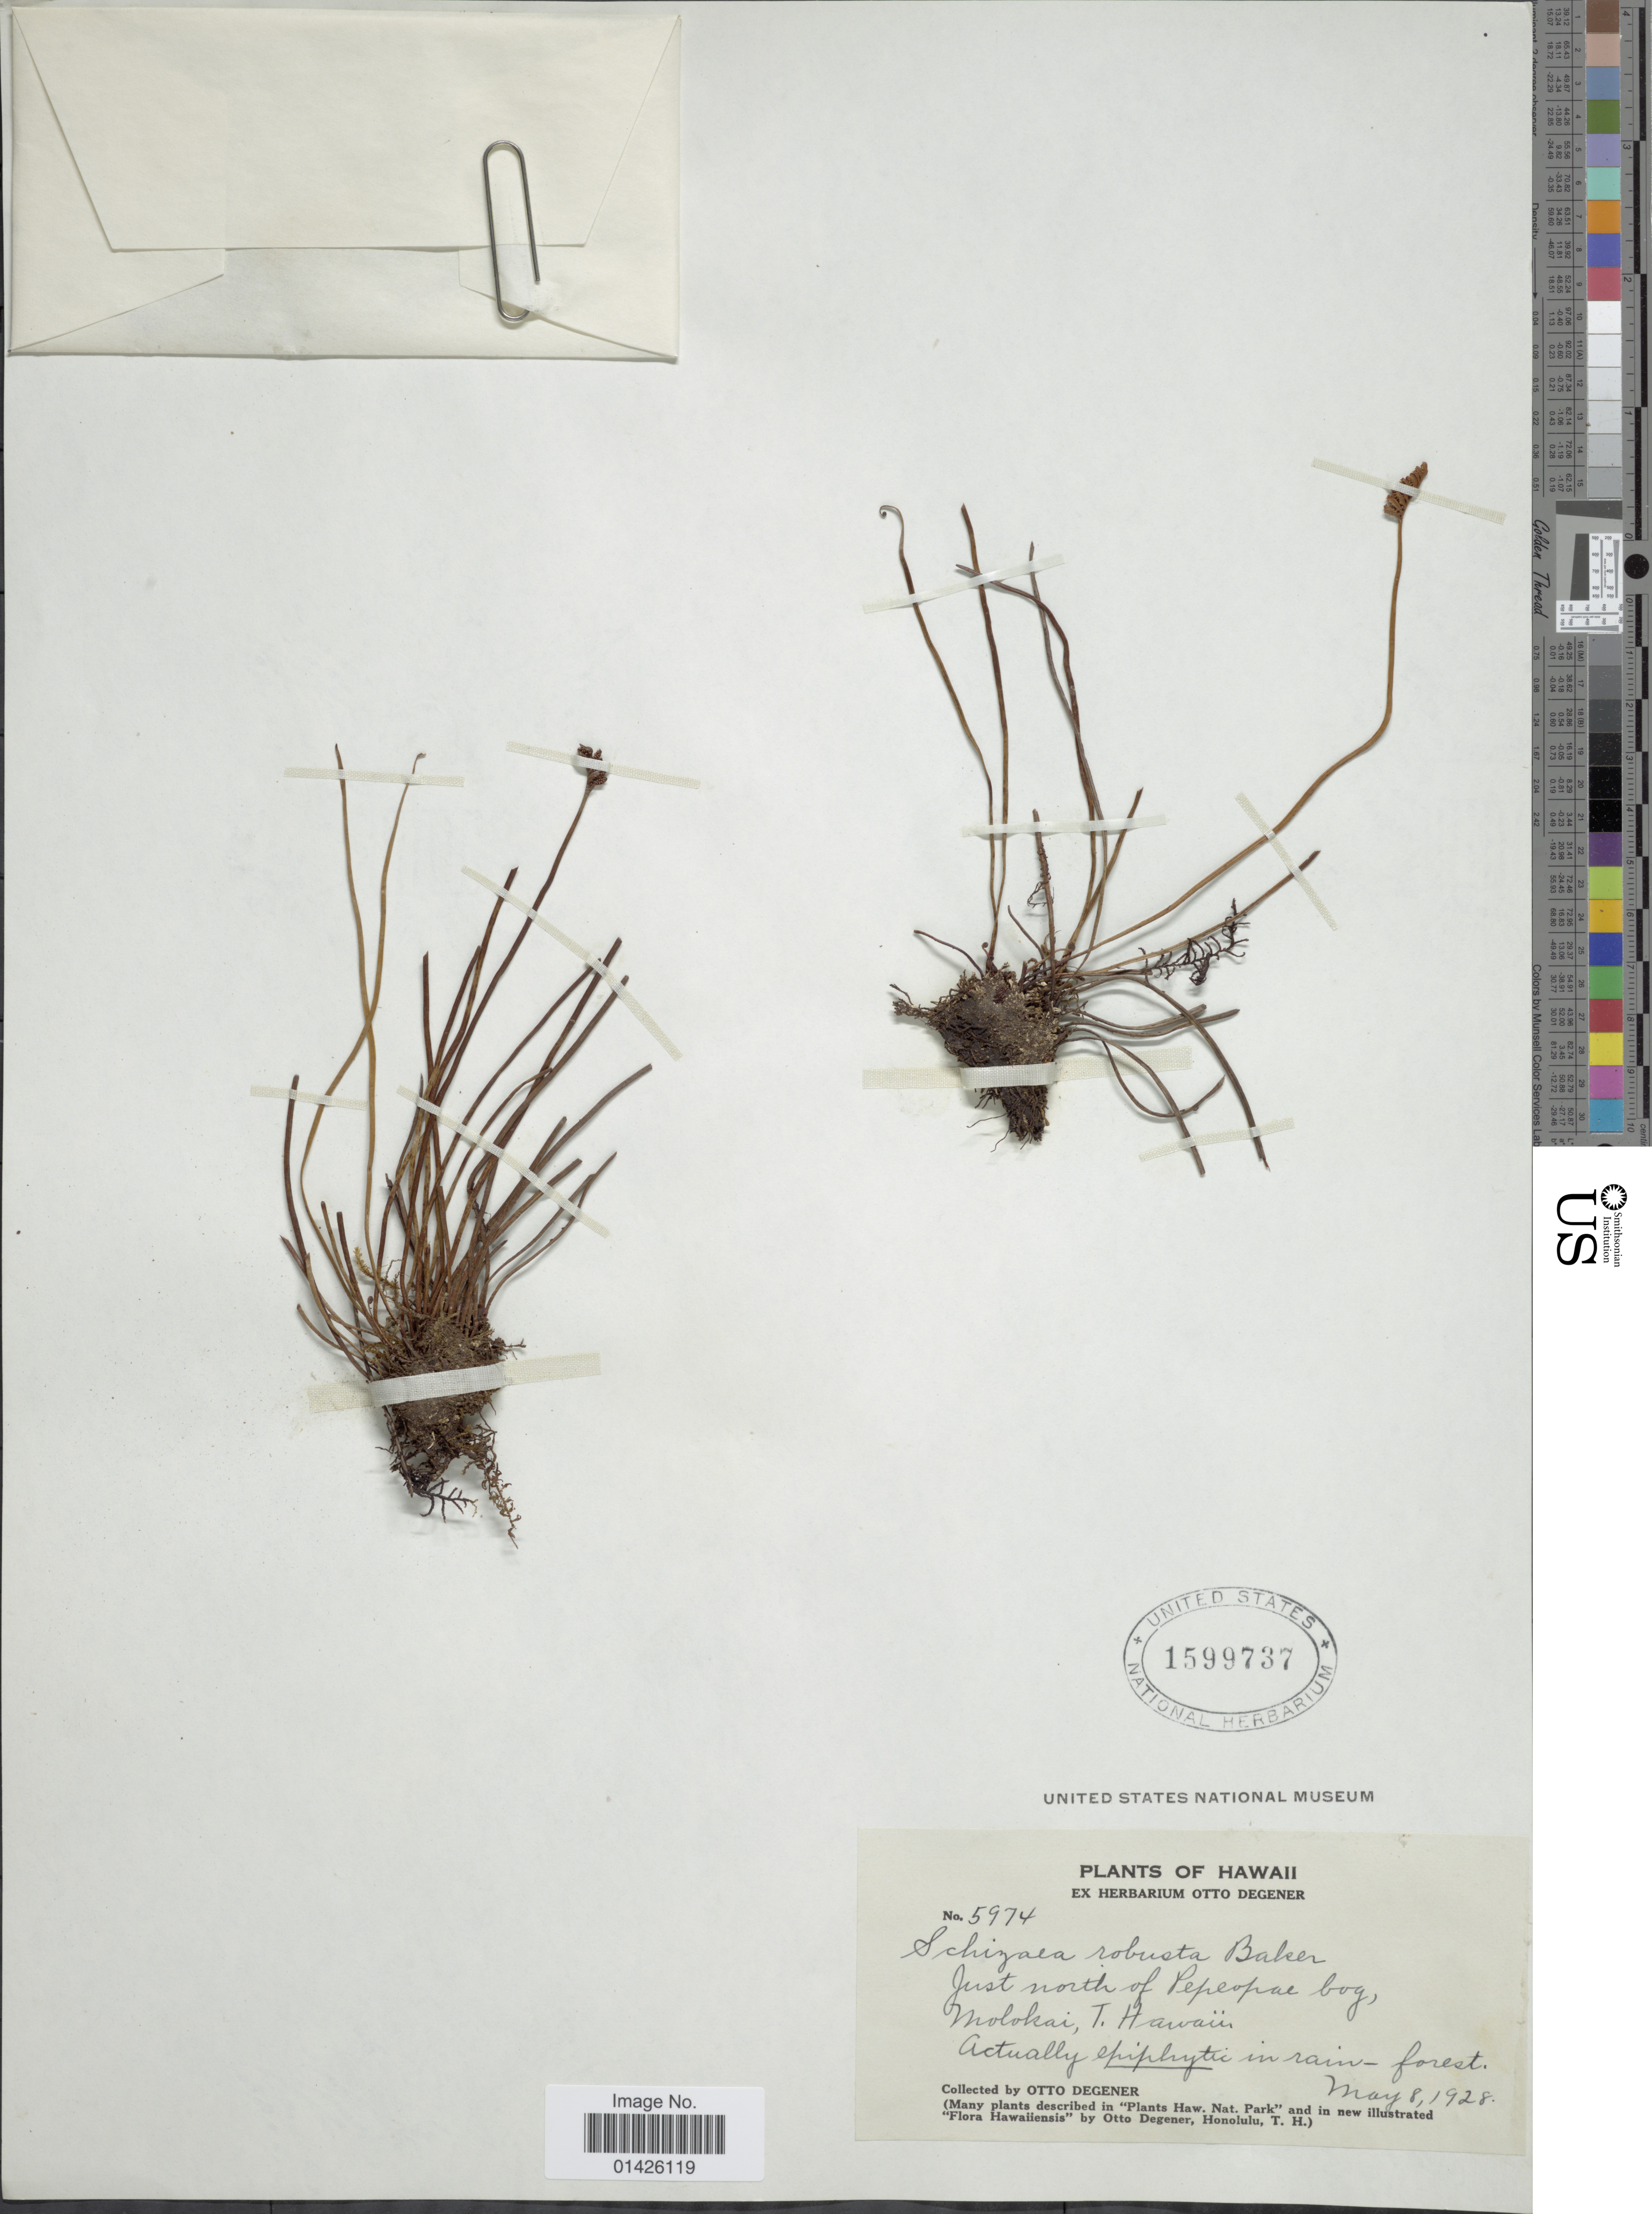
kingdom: Plantae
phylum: Tracheophyta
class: Polypodiopsida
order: Schizaeales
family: Schizaeaceae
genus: Schizaea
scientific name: Schizaea robusta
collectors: O. Degener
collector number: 5974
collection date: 1928-05-08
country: United States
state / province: Hawaii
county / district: Maui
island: Moloka'i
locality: Just north of Pepeopae bog, Molokai, T. Hawaii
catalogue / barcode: US 1599737